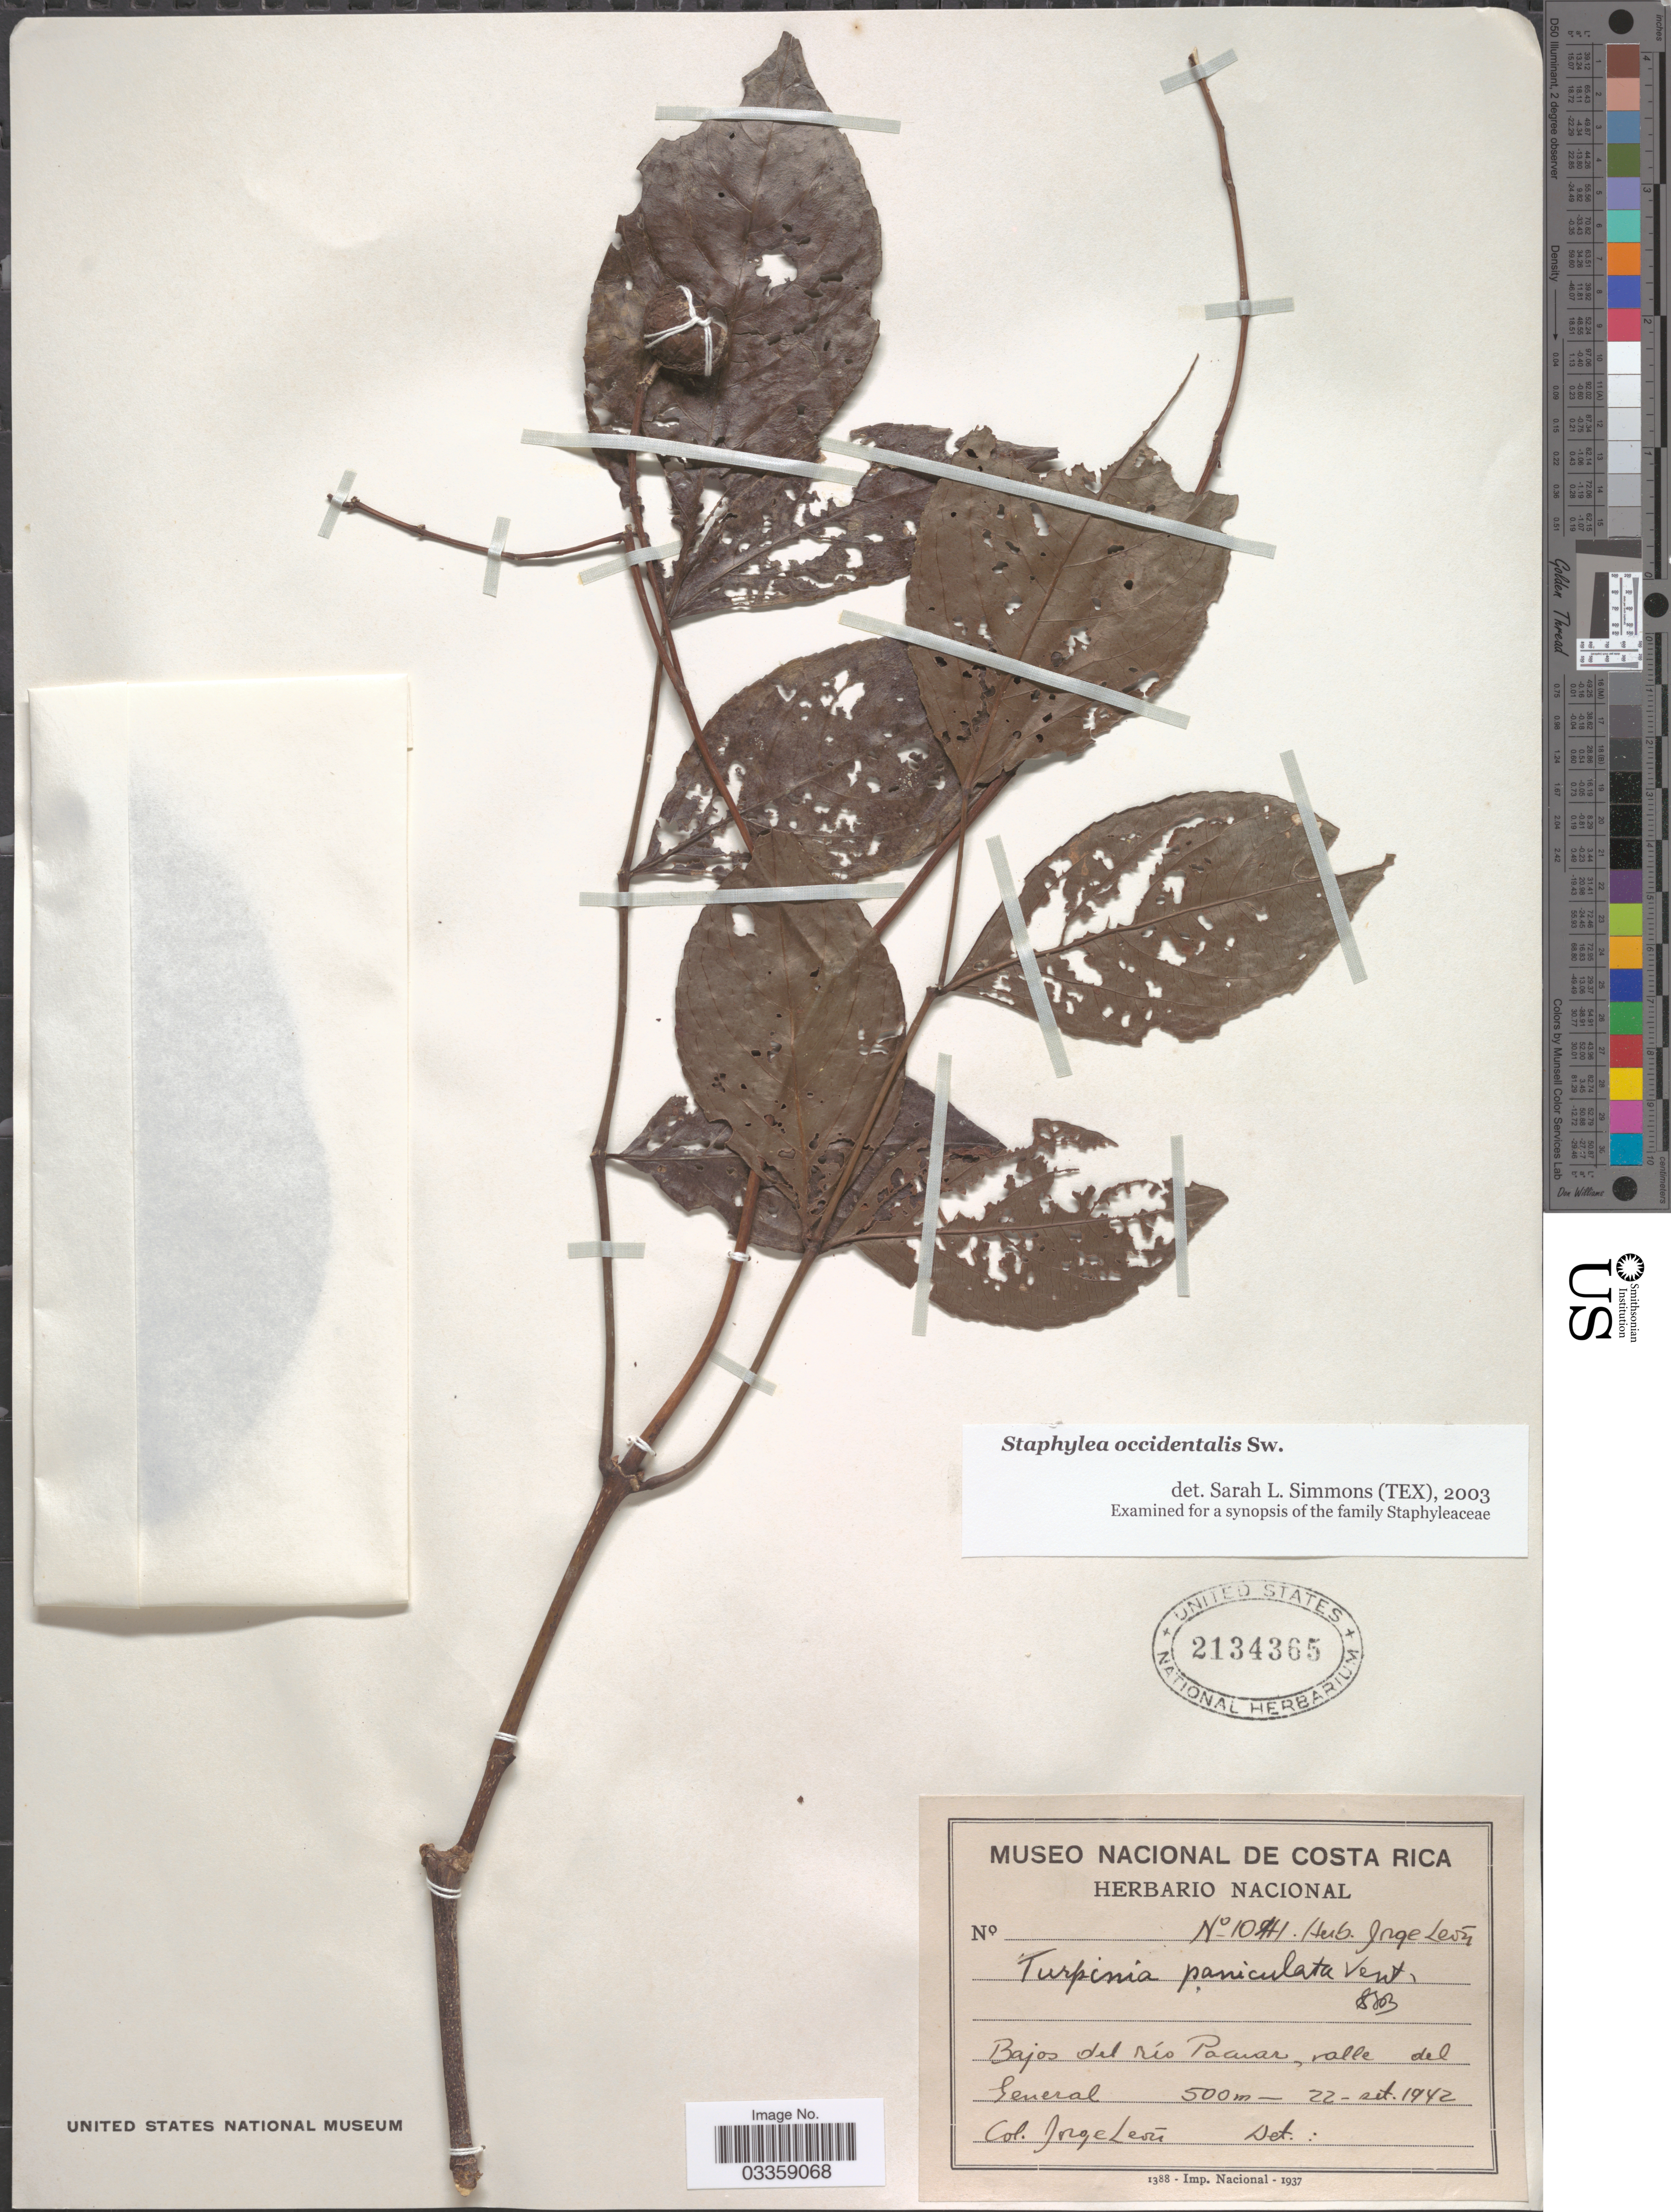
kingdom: Plantae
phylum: Tracheophyta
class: Magnoliopsida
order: Crossosomatales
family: Staphyleaceae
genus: Turpinia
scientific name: Turpinia occidentalis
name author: (Sw.) G. Don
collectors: J. León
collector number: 1041*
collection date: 1942-09-22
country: Costa Rica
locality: Bajos del río Pacuar, valle del General.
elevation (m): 500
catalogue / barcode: US 2134365